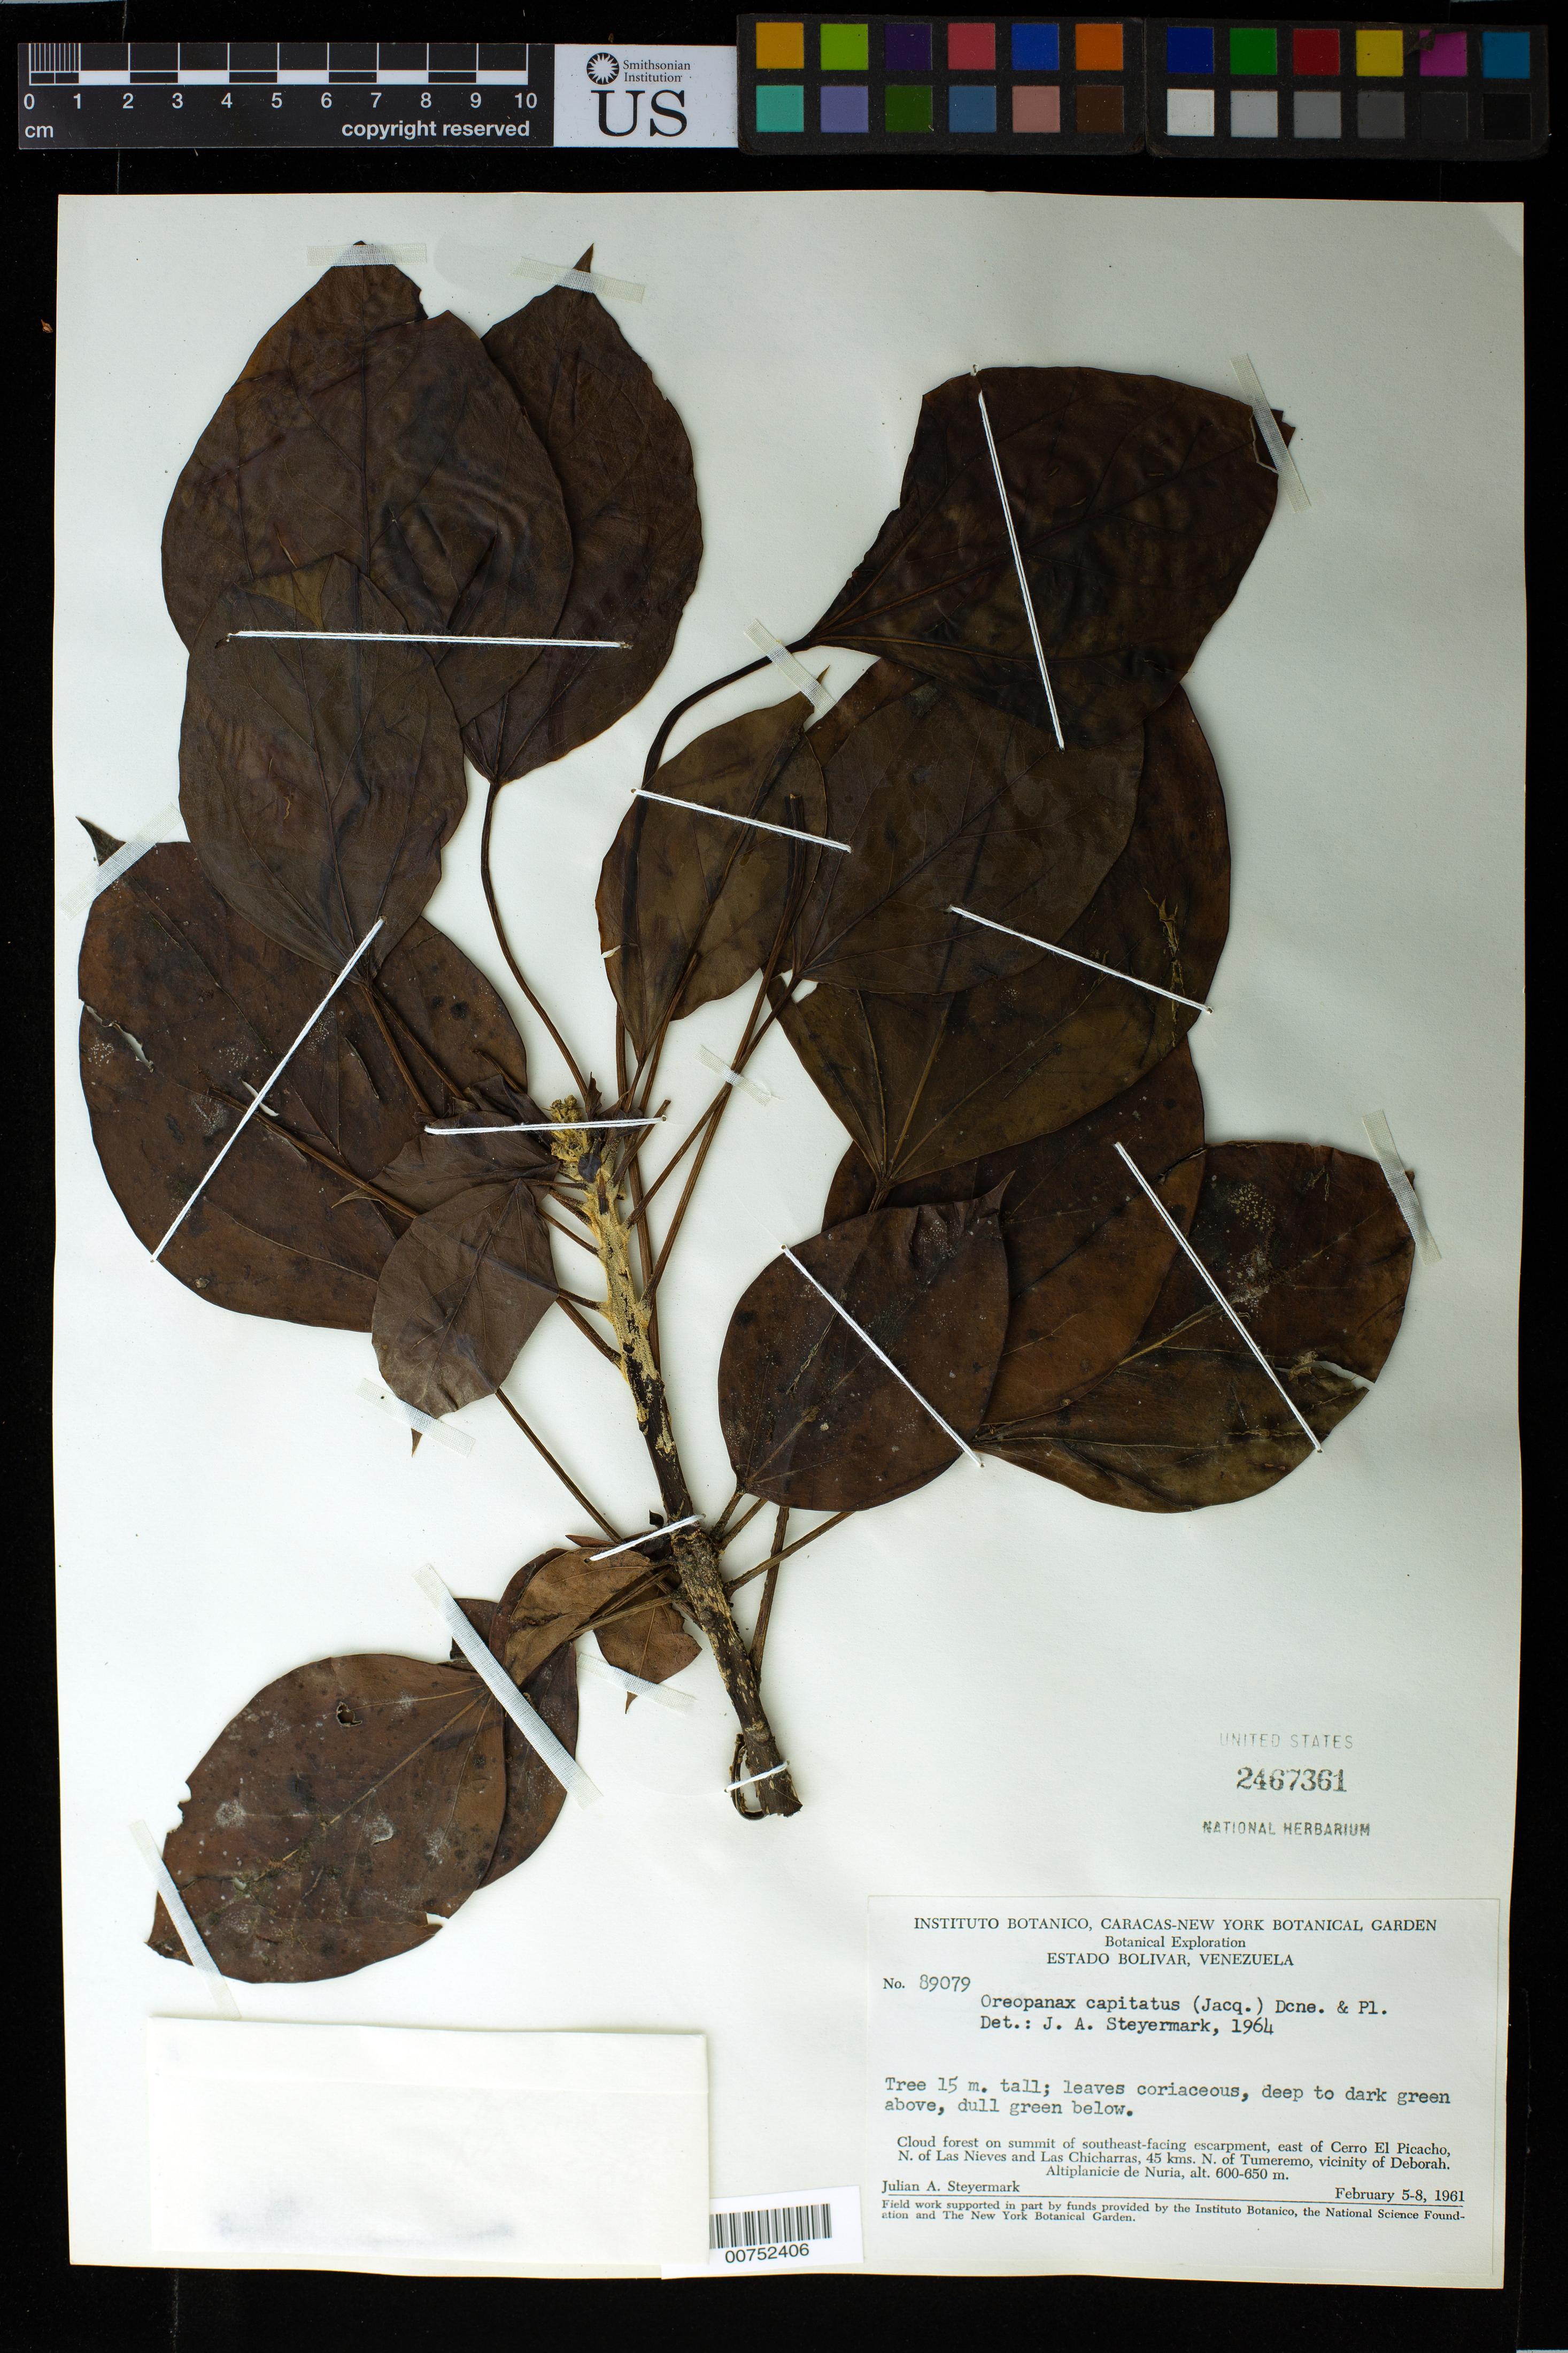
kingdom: Plantae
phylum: Tracheophyta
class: Magnoliopsida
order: Apiales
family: Araliaceae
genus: Oreopanax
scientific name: Oreopanax capitatus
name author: (Jacq.) Decne. & Planch.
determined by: Steyermark, Julian A., (VEN)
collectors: J. Steyermark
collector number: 89079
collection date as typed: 5-Feb-61 to 8-Feb-61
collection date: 1961-02-05/1961-02-08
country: Venezuela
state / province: Bolívar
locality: East of Cerro El Picacho, N of Las Nieves & Las Chicharras, 45 km N of Tumeremo, vicinity of Deborah, Altiplanicie de Nuria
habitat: Cloud forest on summit of SE facing escarpment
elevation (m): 600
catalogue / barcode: US 2467361